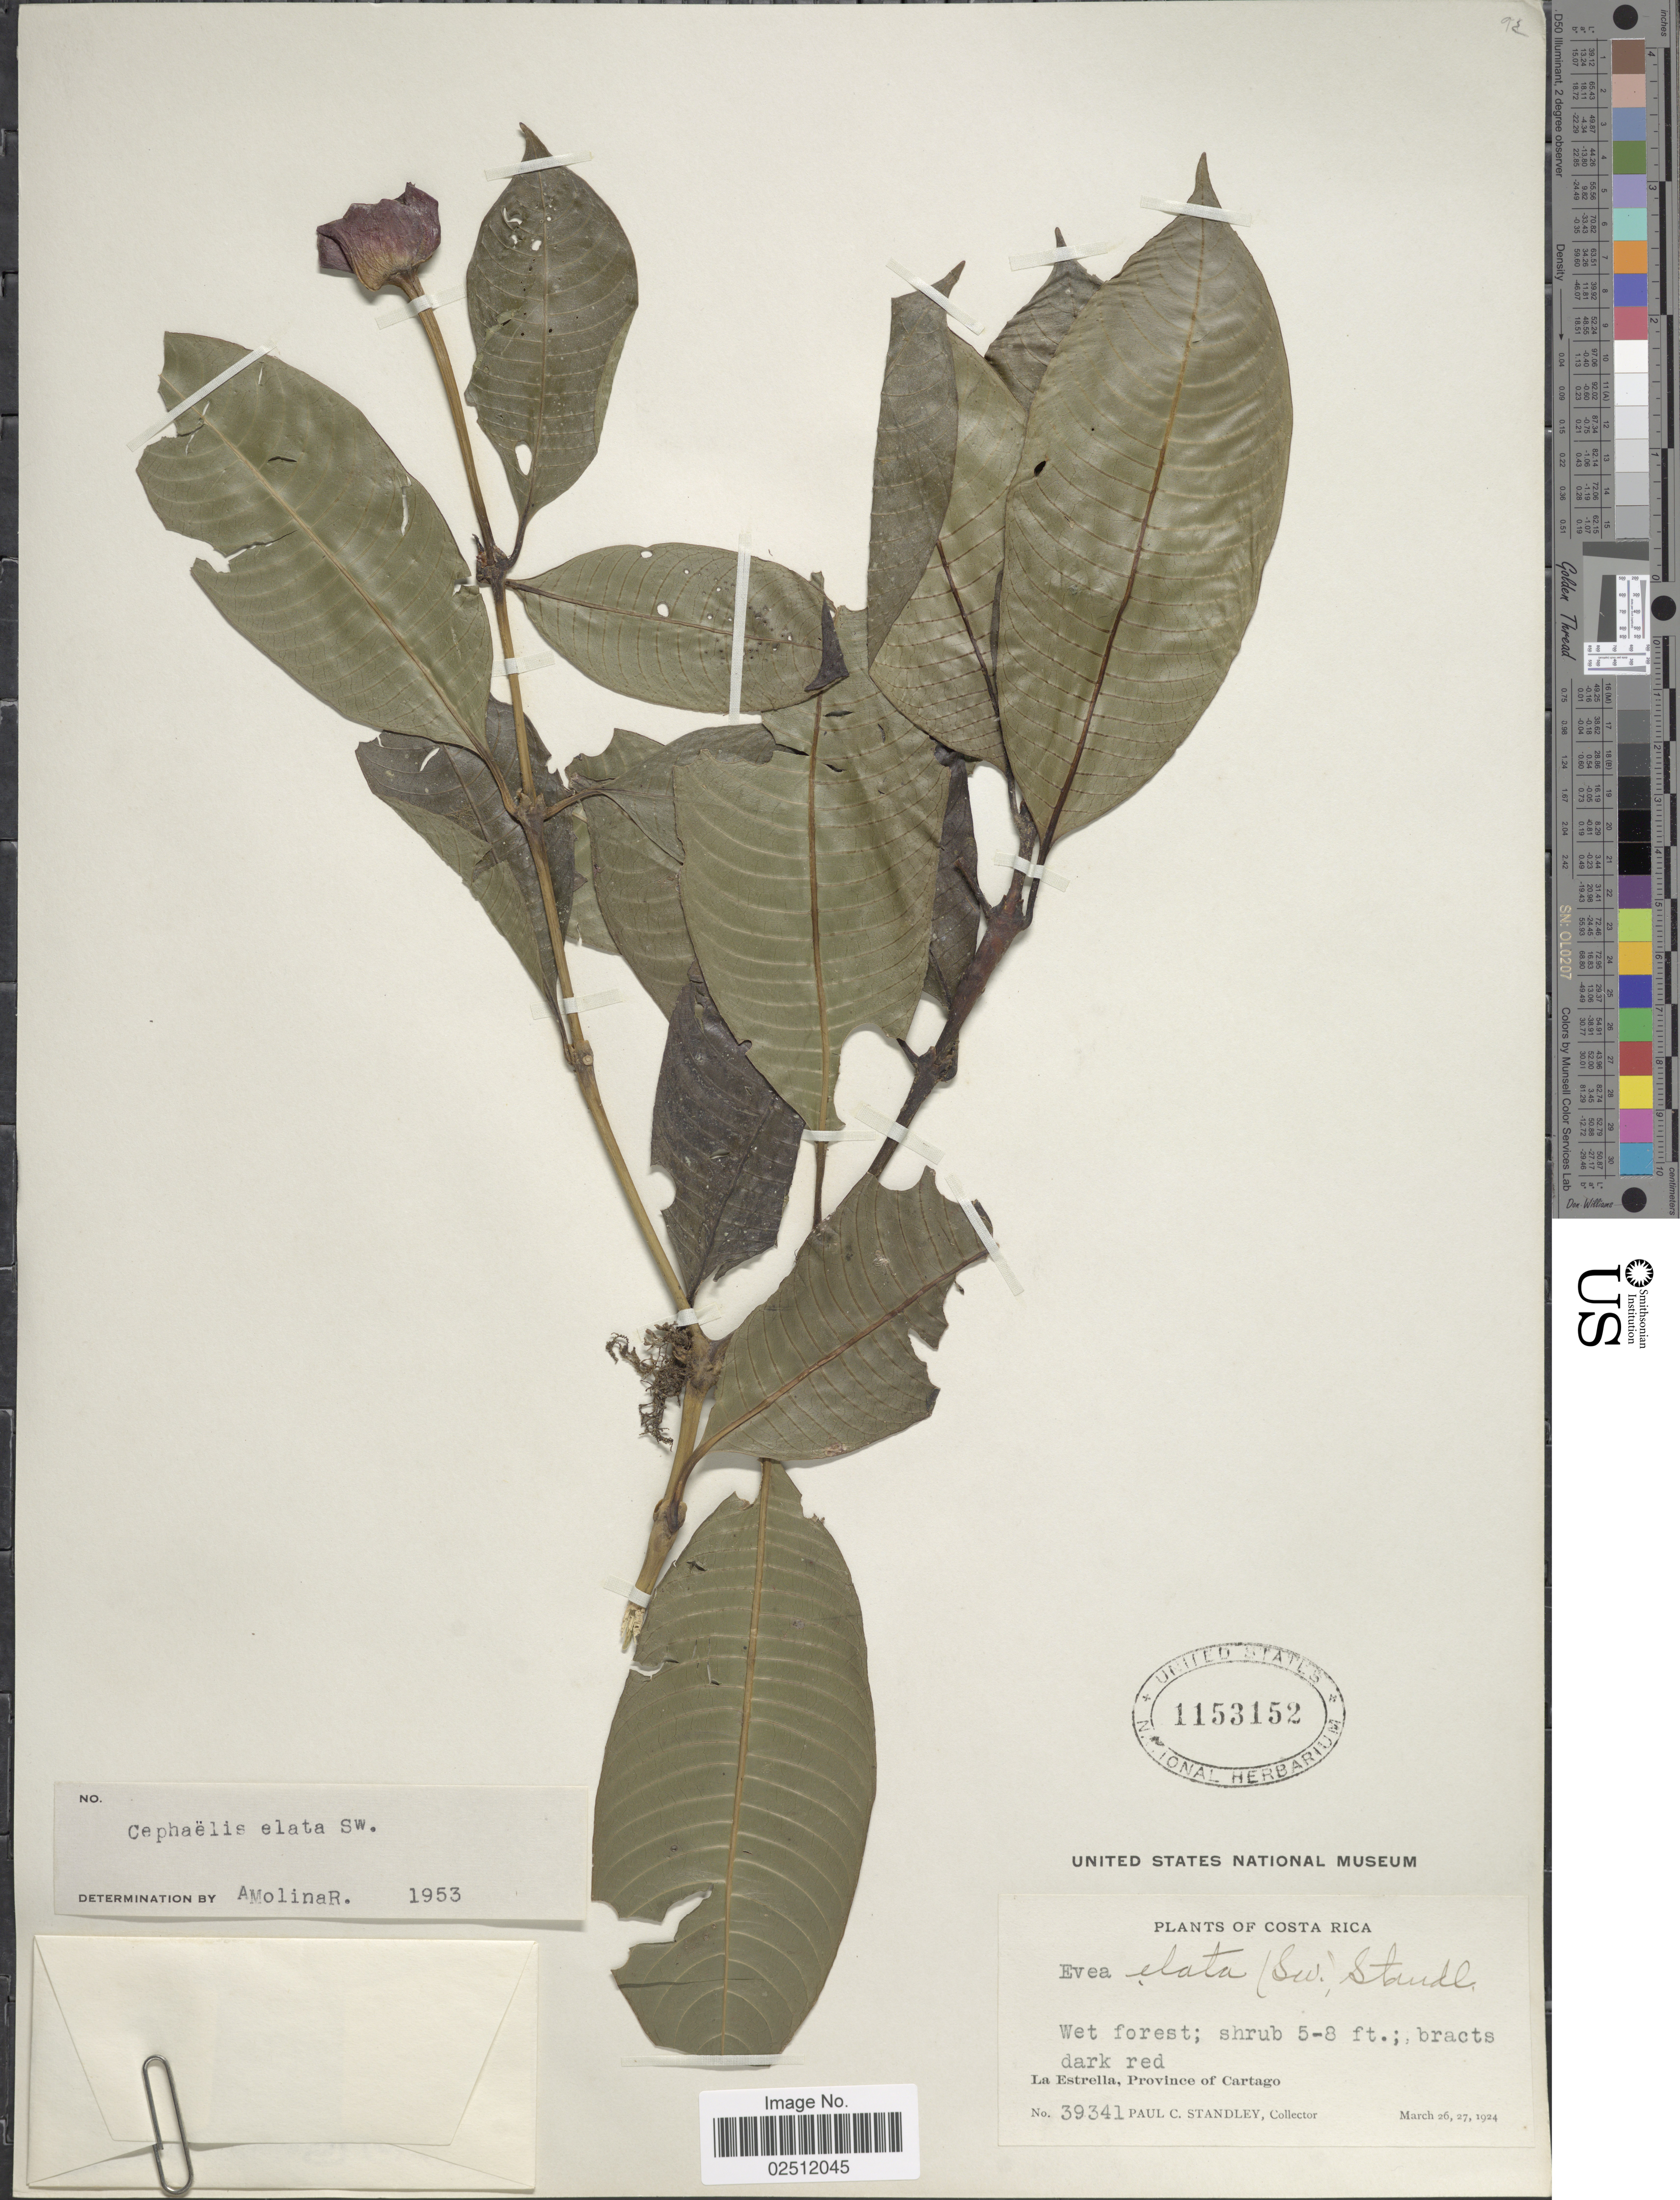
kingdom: Plantae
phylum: Tracheophyta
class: Magnoliopsida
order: Gentianales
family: Rubiaceae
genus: Psychotria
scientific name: Psychotria elata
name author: (Sw.) Hammel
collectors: P. C. Standley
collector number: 39341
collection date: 1924-03-26/1924-03-27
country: Costa Rica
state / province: Cartago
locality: Wet forest; La Estrella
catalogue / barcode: US 1153152